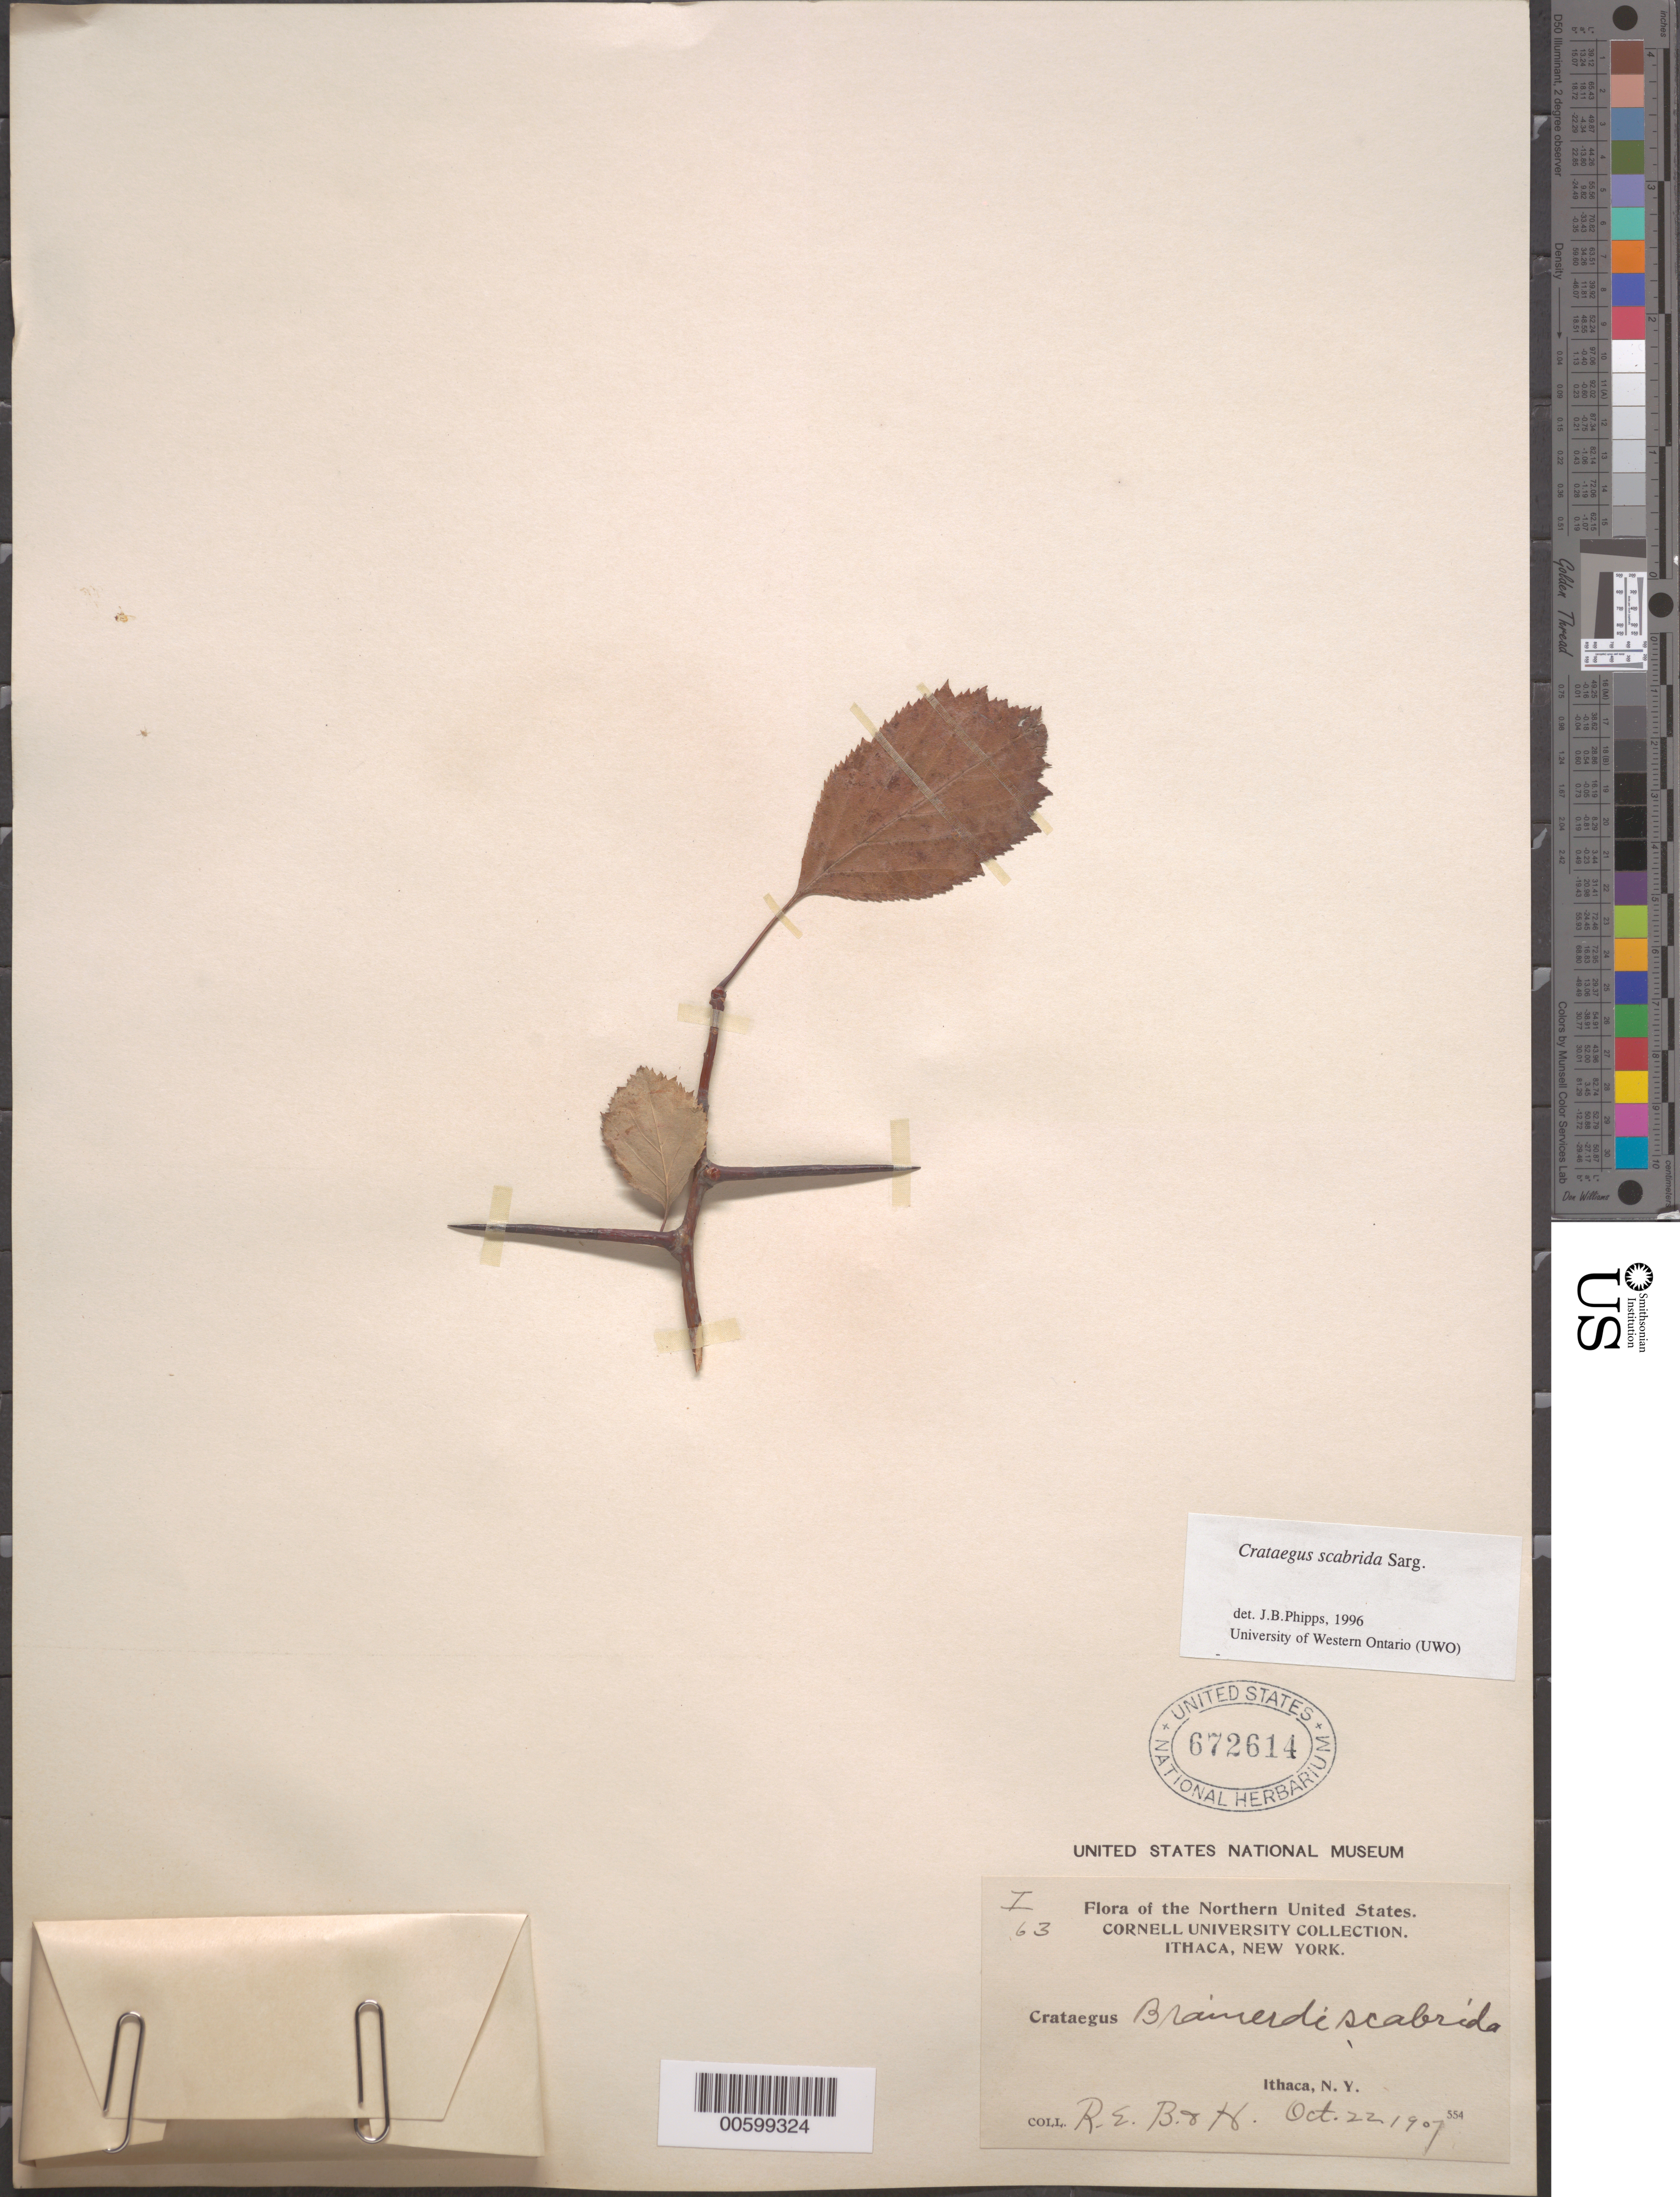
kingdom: Plantae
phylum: Tracheophyta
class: Magnoliopsida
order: Rosales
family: Rosaceae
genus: Crataegus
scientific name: Crataegus scabrida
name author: Sarg.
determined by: Phipps, James B., (UWO), University of Western Ontario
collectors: R. E. B. & H. B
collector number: I 63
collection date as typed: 22 Oct 1907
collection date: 1907-10-22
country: United States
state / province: New York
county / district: Tompkins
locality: Ithaca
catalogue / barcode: US 672614